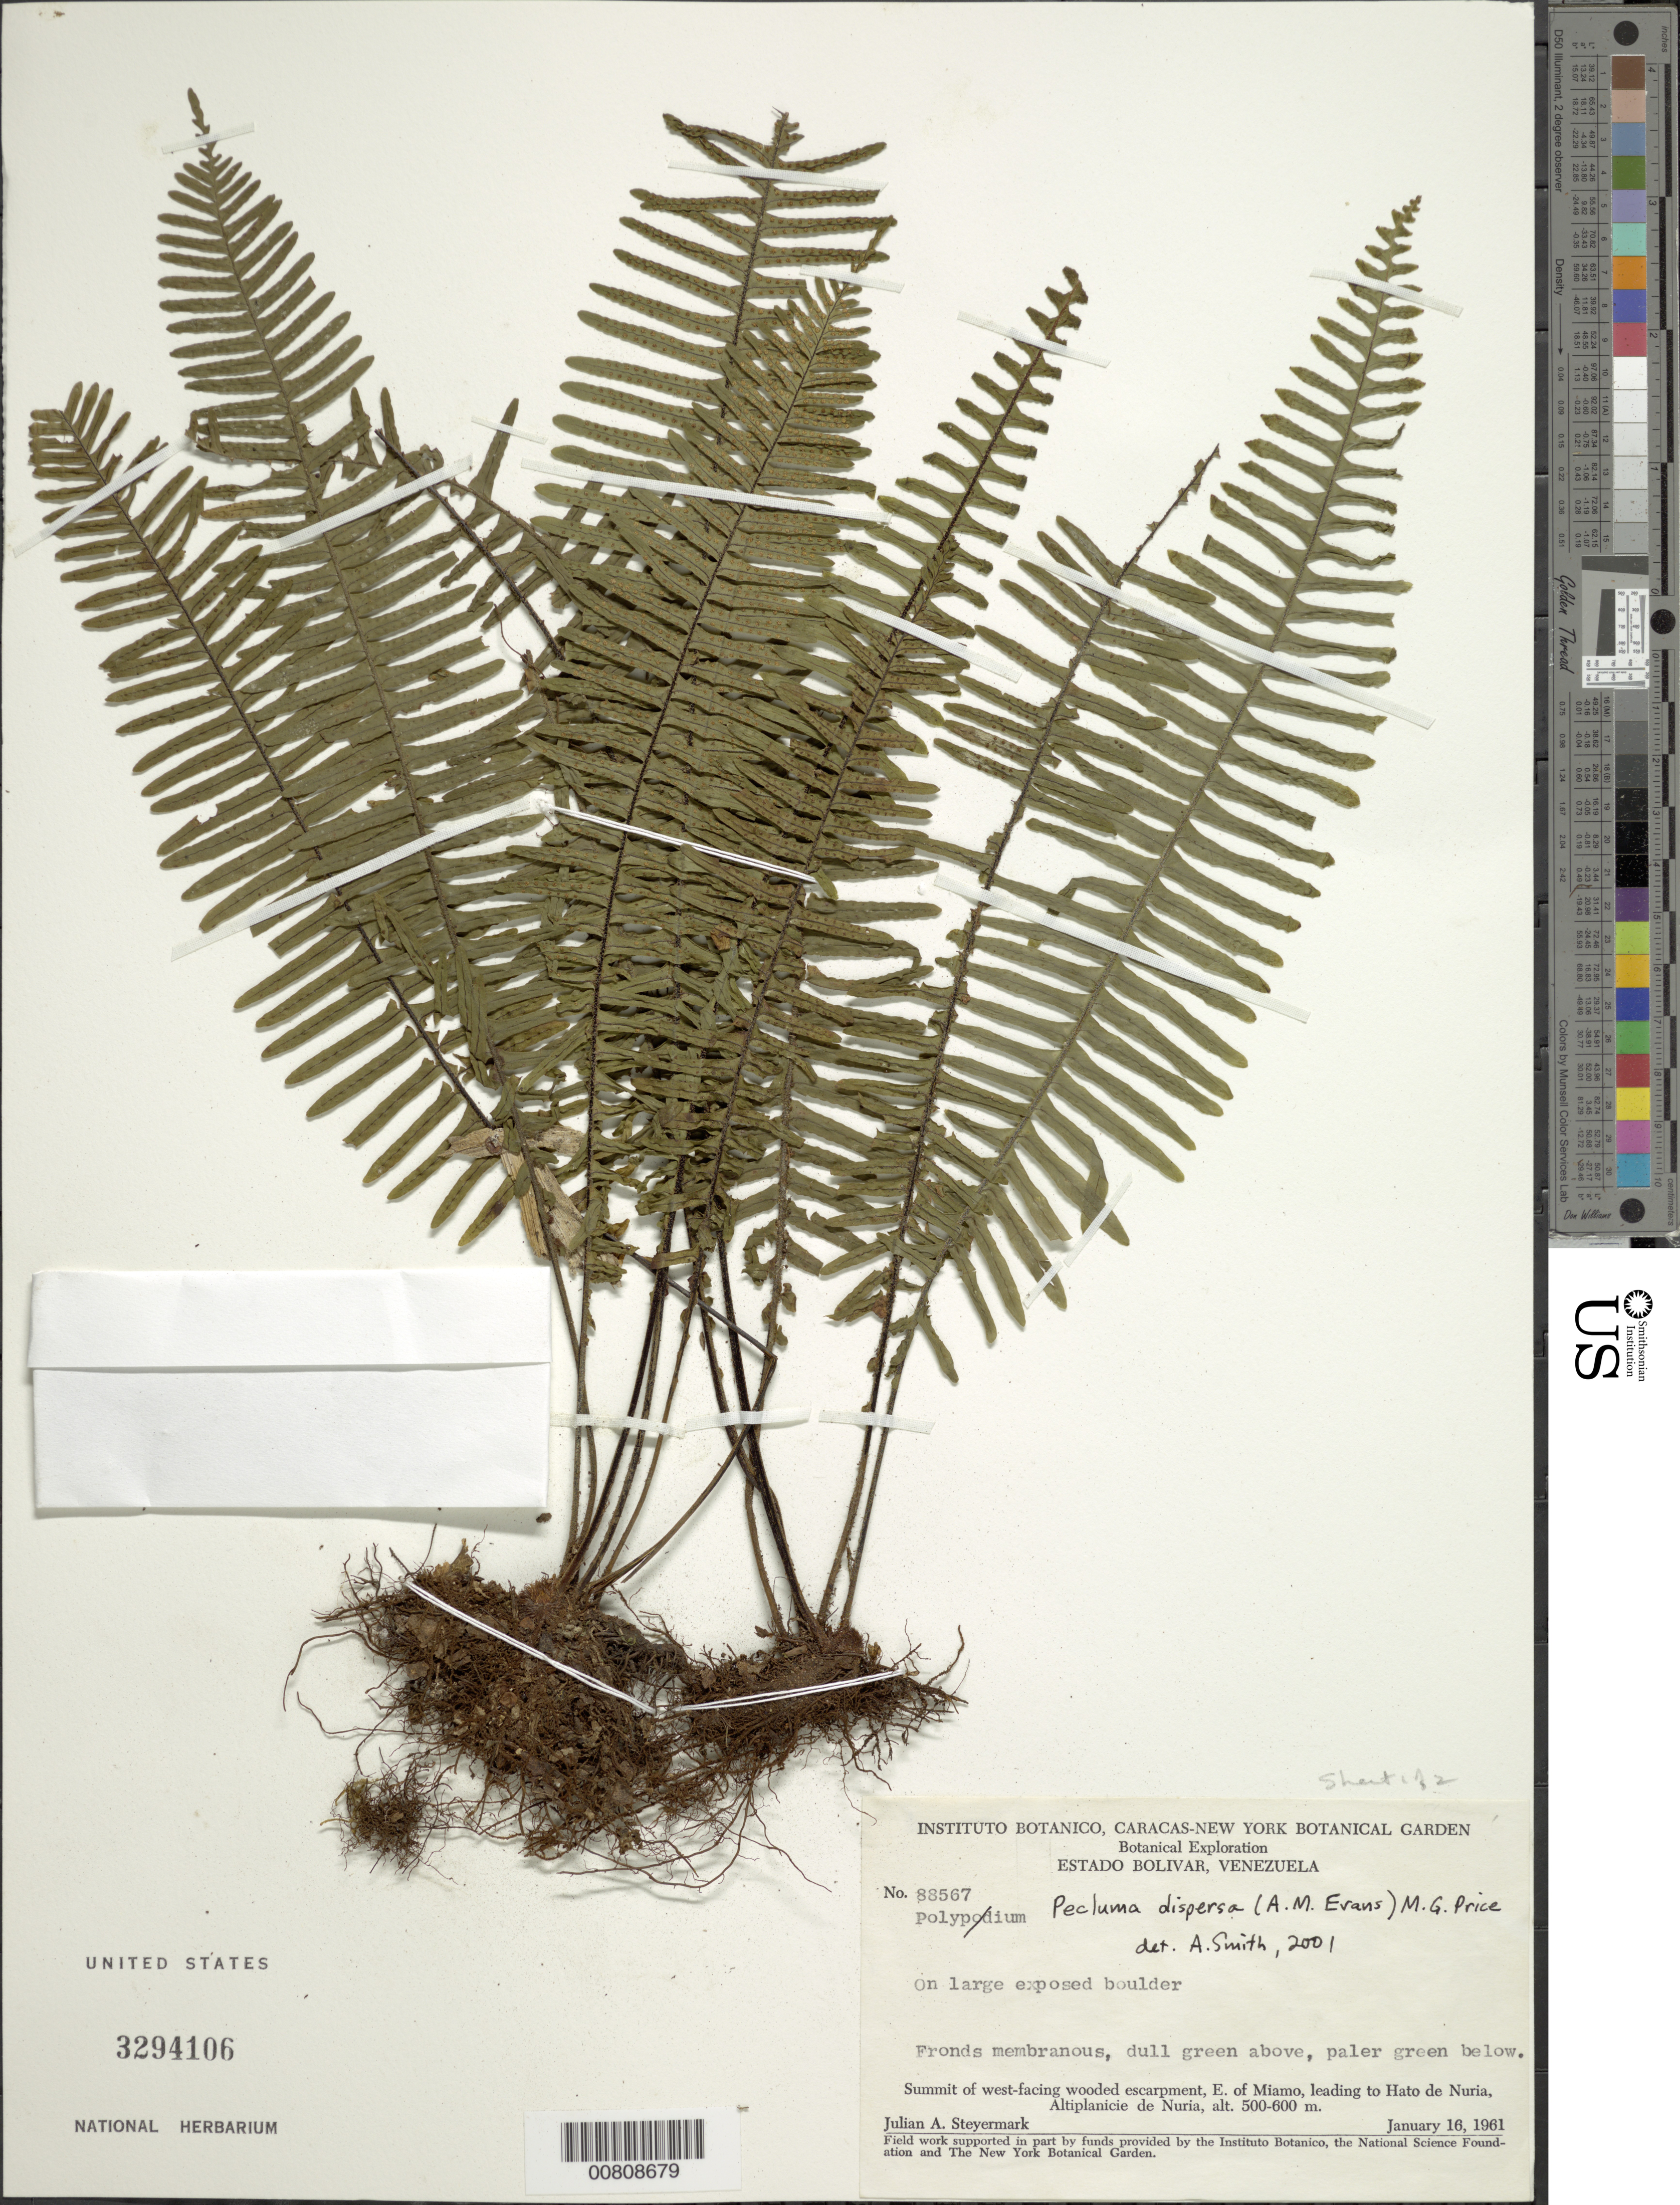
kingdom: Plantae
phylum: Tracheophyta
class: Polypodiopsida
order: Polypodiales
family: Polypodiaceae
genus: Pecluma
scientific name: Pecluma dispersa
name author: (A.M. Evans) M.G. Price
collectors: J. Steyermark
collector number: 88567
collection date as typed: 16-Jan-61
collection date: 1961-01-16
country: Venezuela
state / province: Bolívar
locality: Miamo, E of, leading to Hato de Nuria, Altiplanicie de Nuria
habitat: Summit of W facing wooded escarpment; on large exposed boulder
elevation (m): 500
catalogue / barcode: US 3294106